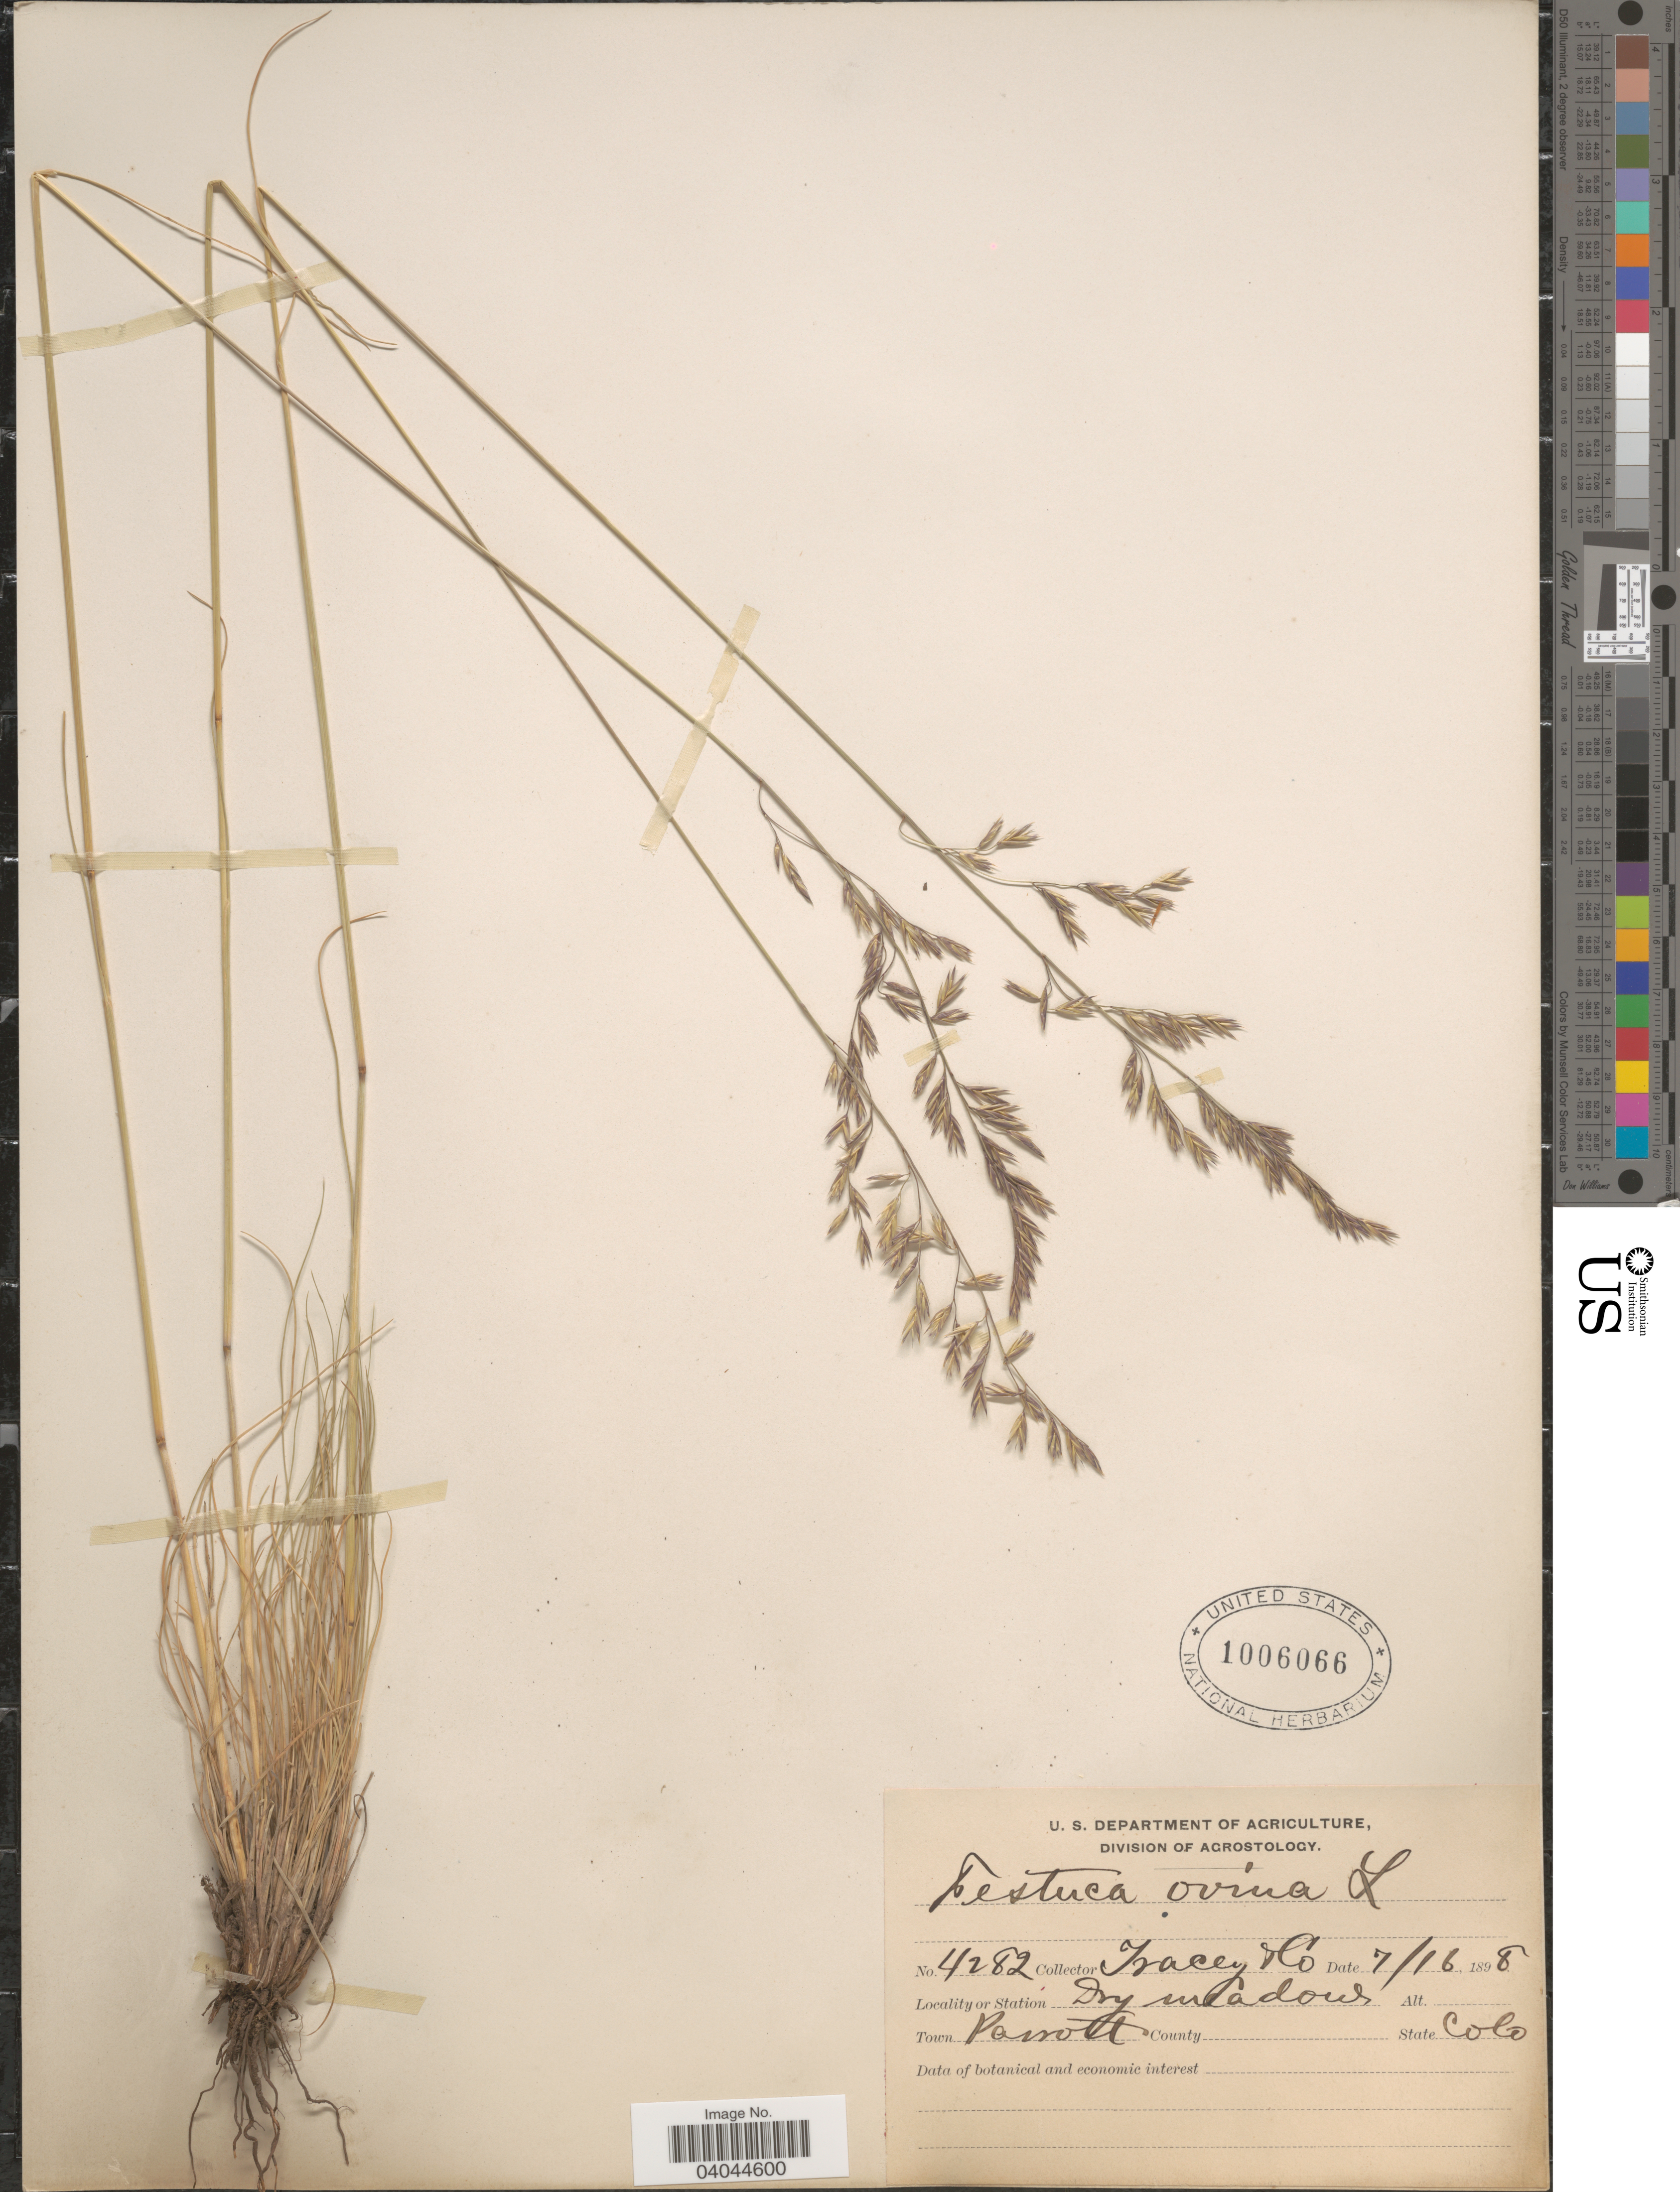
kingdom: Plantae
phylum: Tracheophyta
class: Liliopsida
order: Poales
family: Poaceae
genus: Festuca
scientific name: Festuca ovina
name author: L.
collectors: Tracey & et al.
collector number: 4282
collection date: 1898-07-16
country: United States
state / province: Colorado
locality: Station Dry meadows. Town Parrott.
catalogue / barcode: US 1006066